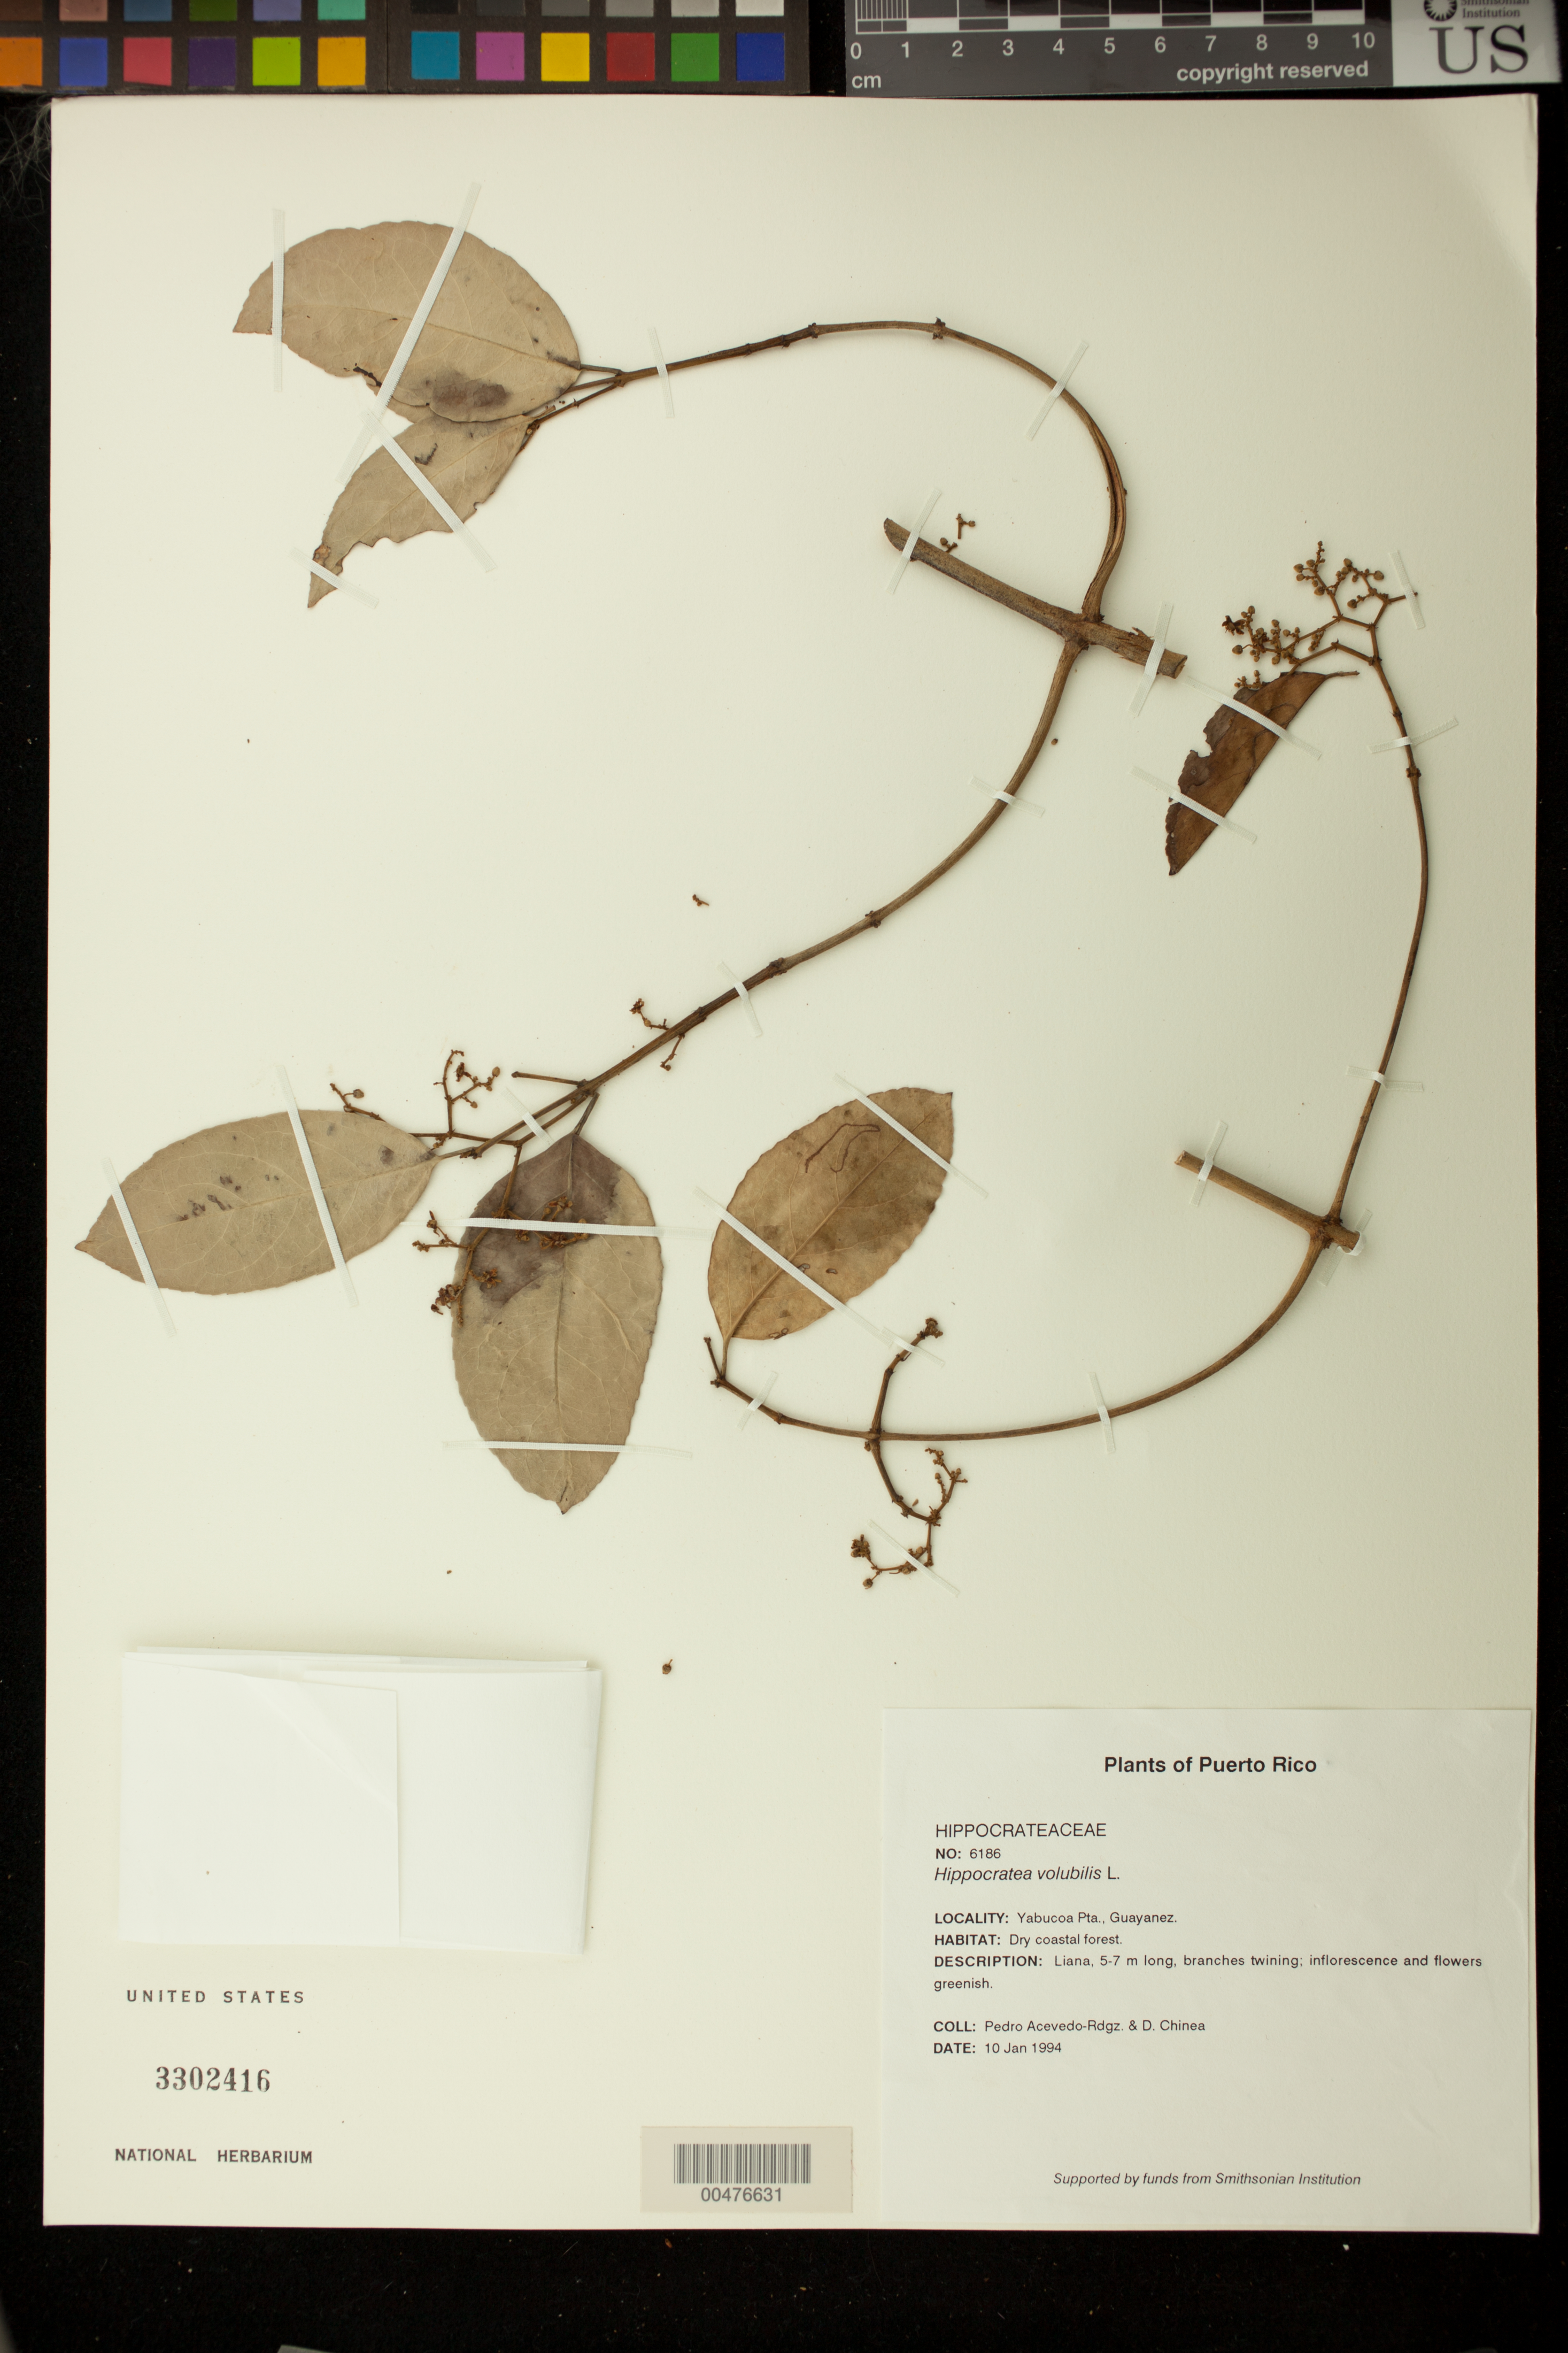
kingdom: Plantae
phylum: Tracheophyta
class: Magnoliopsida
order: Celastrales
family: Celastraceae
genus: Hippocratea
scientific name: Hippocratea volubilis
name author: L.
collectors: P. Acevedo-Rodr. & D. Chinea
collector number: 6186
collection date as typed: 10 Jan 1994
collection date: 1994-01-10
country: Puerto Rico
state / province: Yabucoa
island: Puerto Rico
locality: Yabucoa Pta., Guayanes.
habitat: Dry coastal forest.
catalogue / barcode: US 3302416